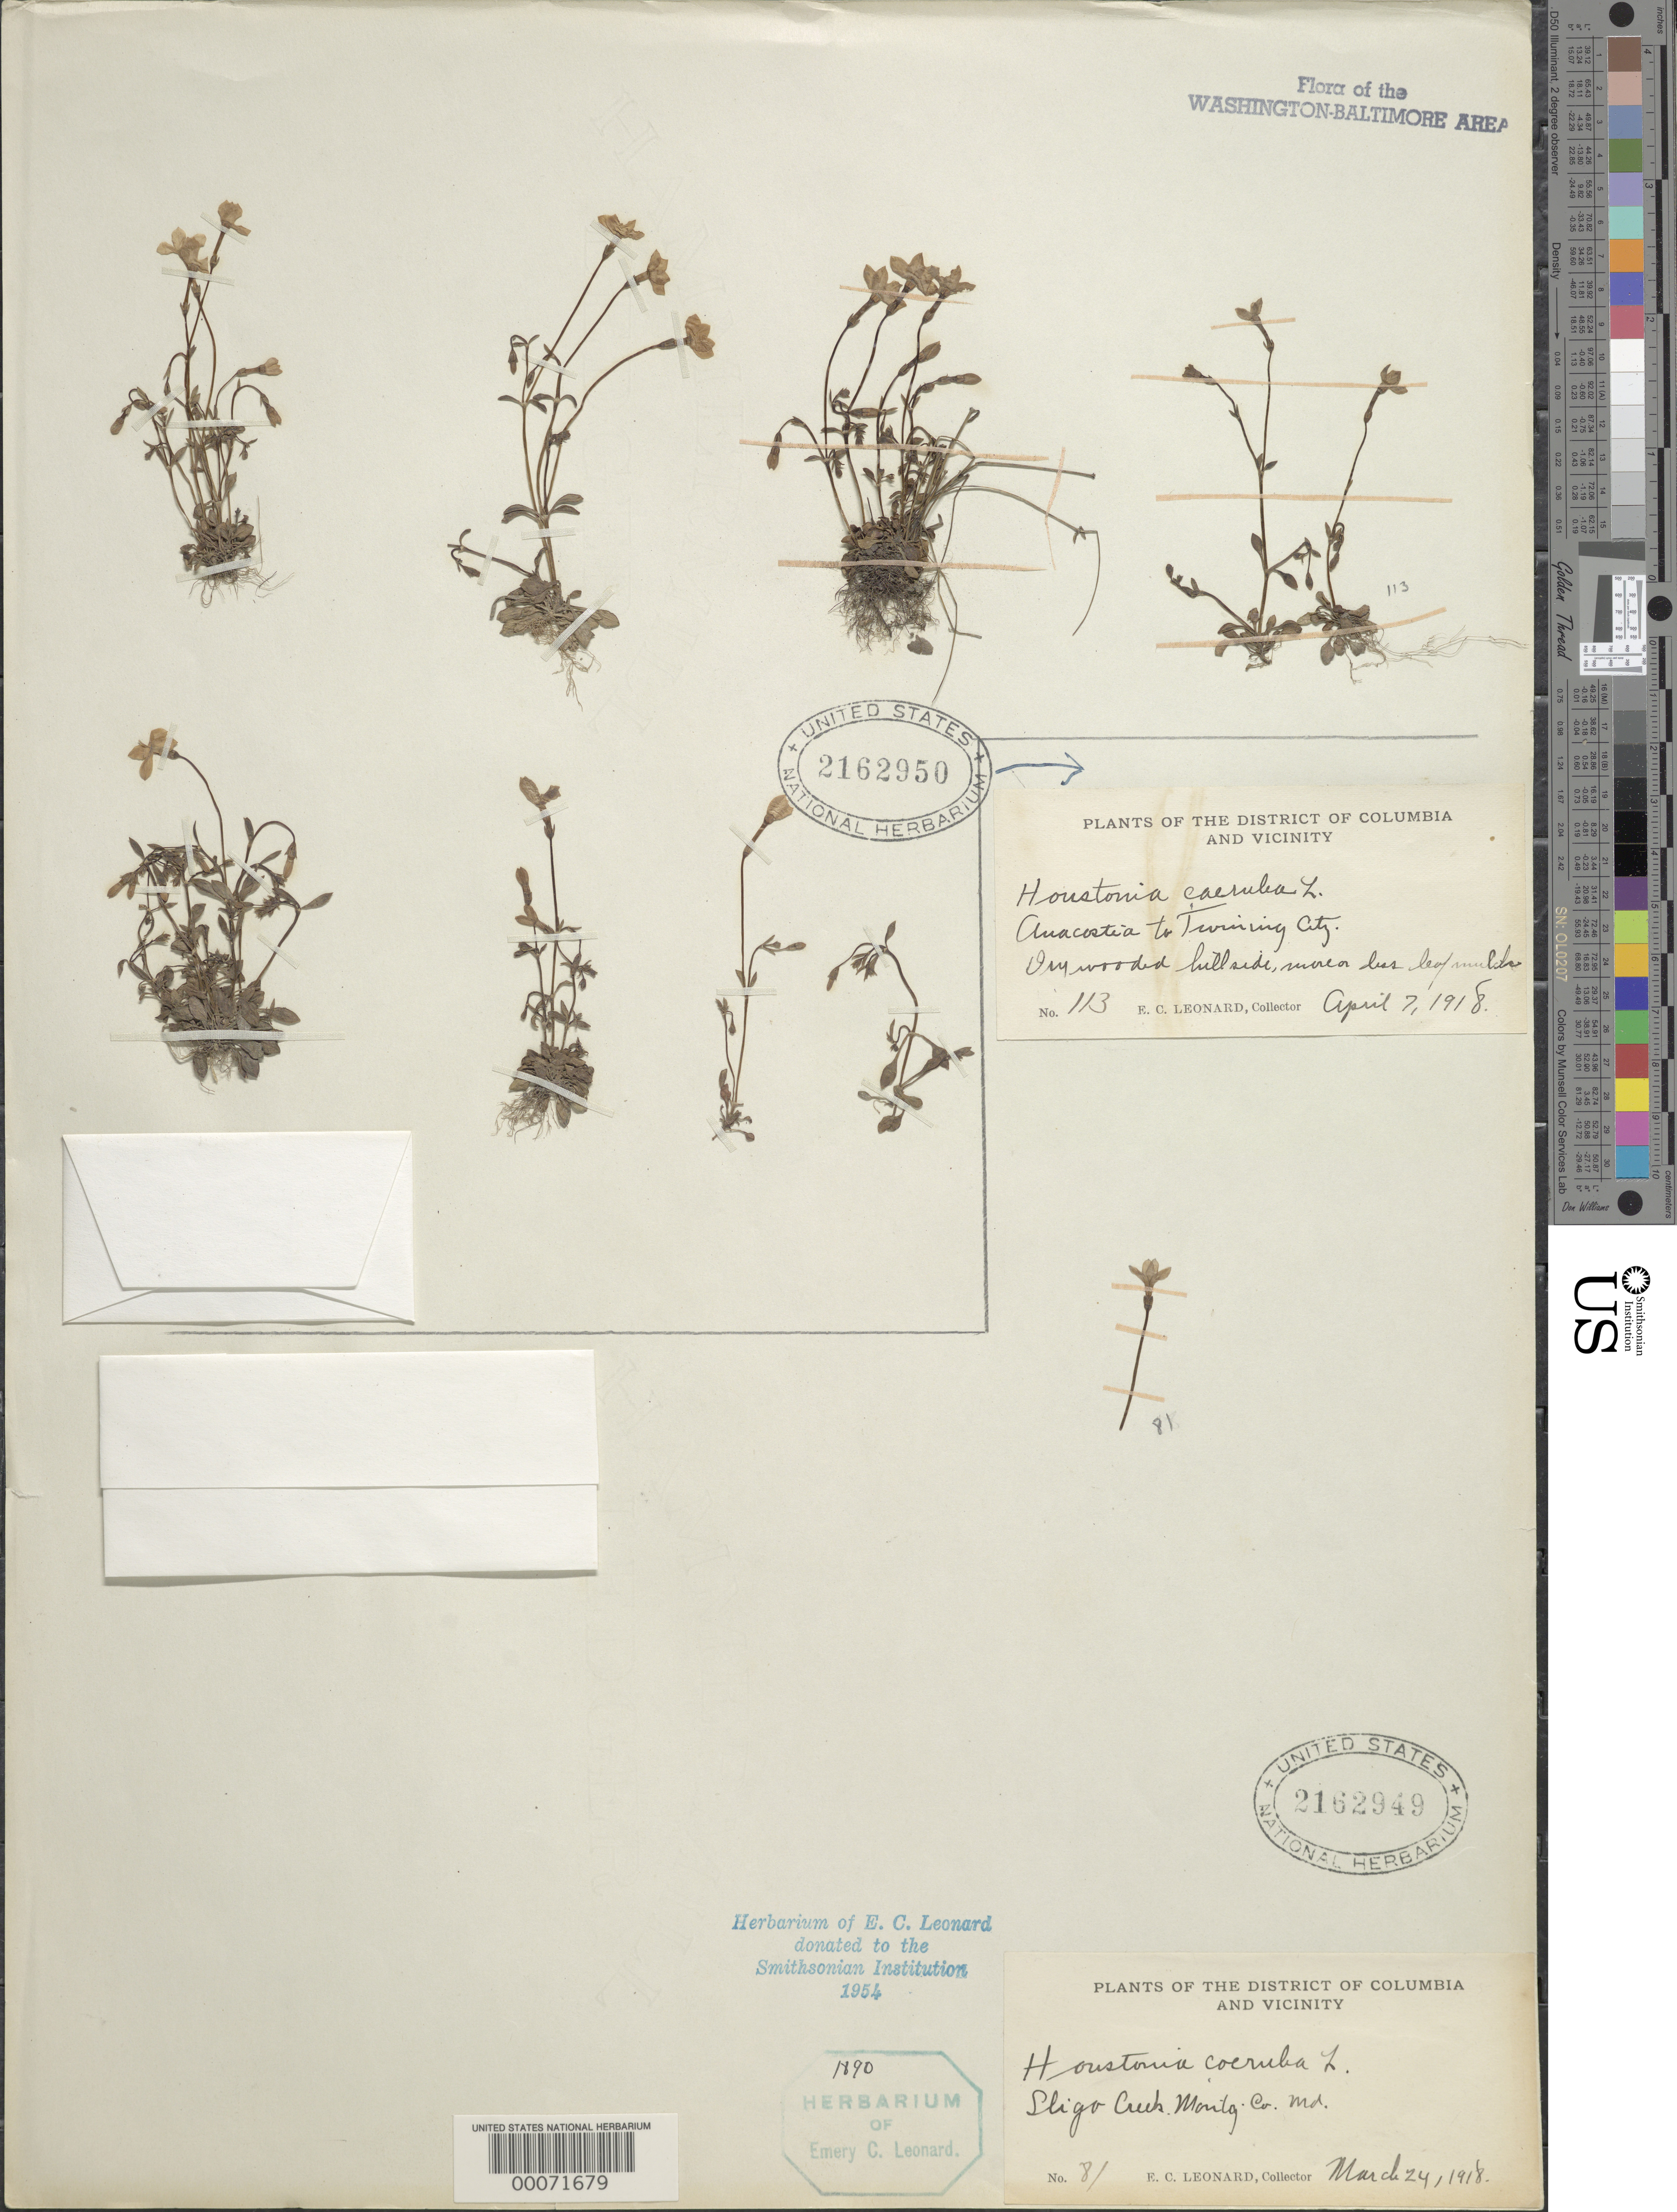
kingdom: Plantae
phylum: Tracheophyta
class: Magnoliopsida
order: Gentianales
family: Rubiaceae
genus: Houstonia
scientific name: Houstonia caerulea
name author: L.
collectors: E. C. Leonard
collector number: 81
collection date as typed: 24 Mar 1918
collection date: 1918-03-24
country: United States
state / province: Maryland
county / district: Montgomery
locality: Sligo Creek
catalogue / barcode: US 2162949